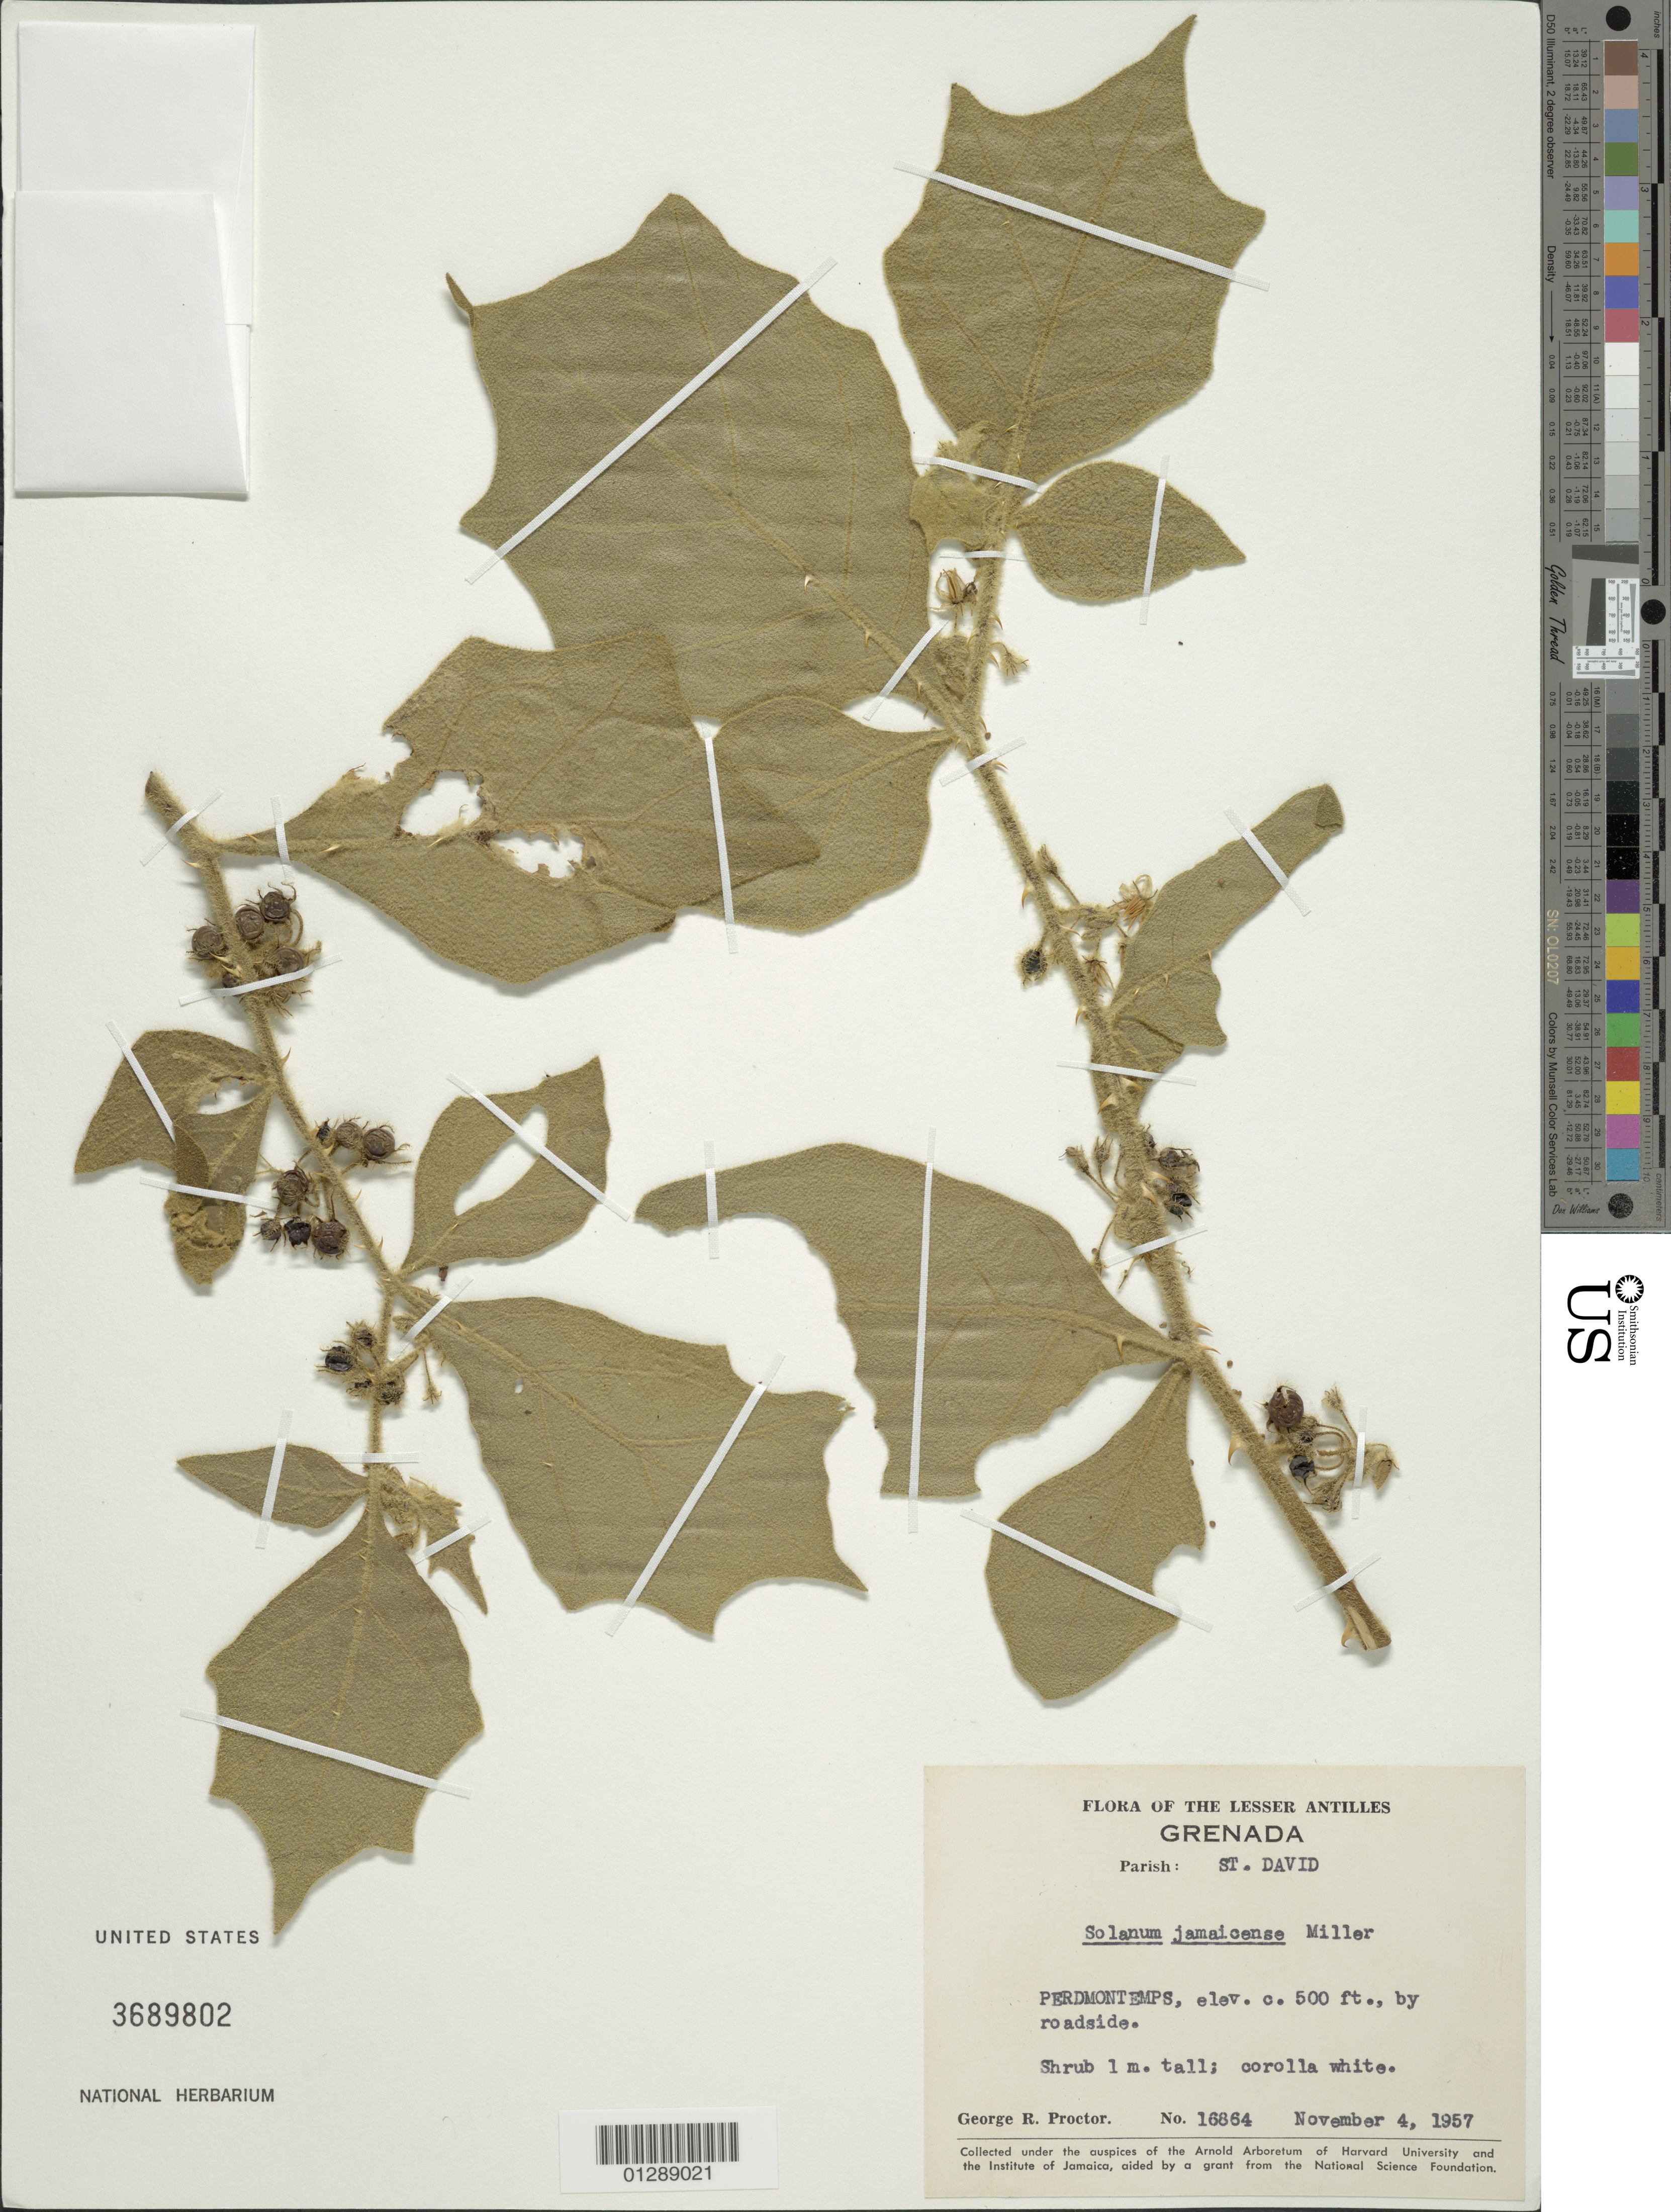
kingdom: Plantae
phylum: Tracheophyta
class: Magnoliopsida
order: Solanales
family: Solanaceae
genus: Solanum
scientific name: Solanum jamaicense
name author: Mill.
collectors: G. R. Proctor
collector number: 16864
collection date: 1957-11-04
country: Grenada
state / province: Saint David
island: Grenada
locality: Perdmontemps.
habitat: By roadside.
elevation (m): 152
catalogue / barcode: US 3689802